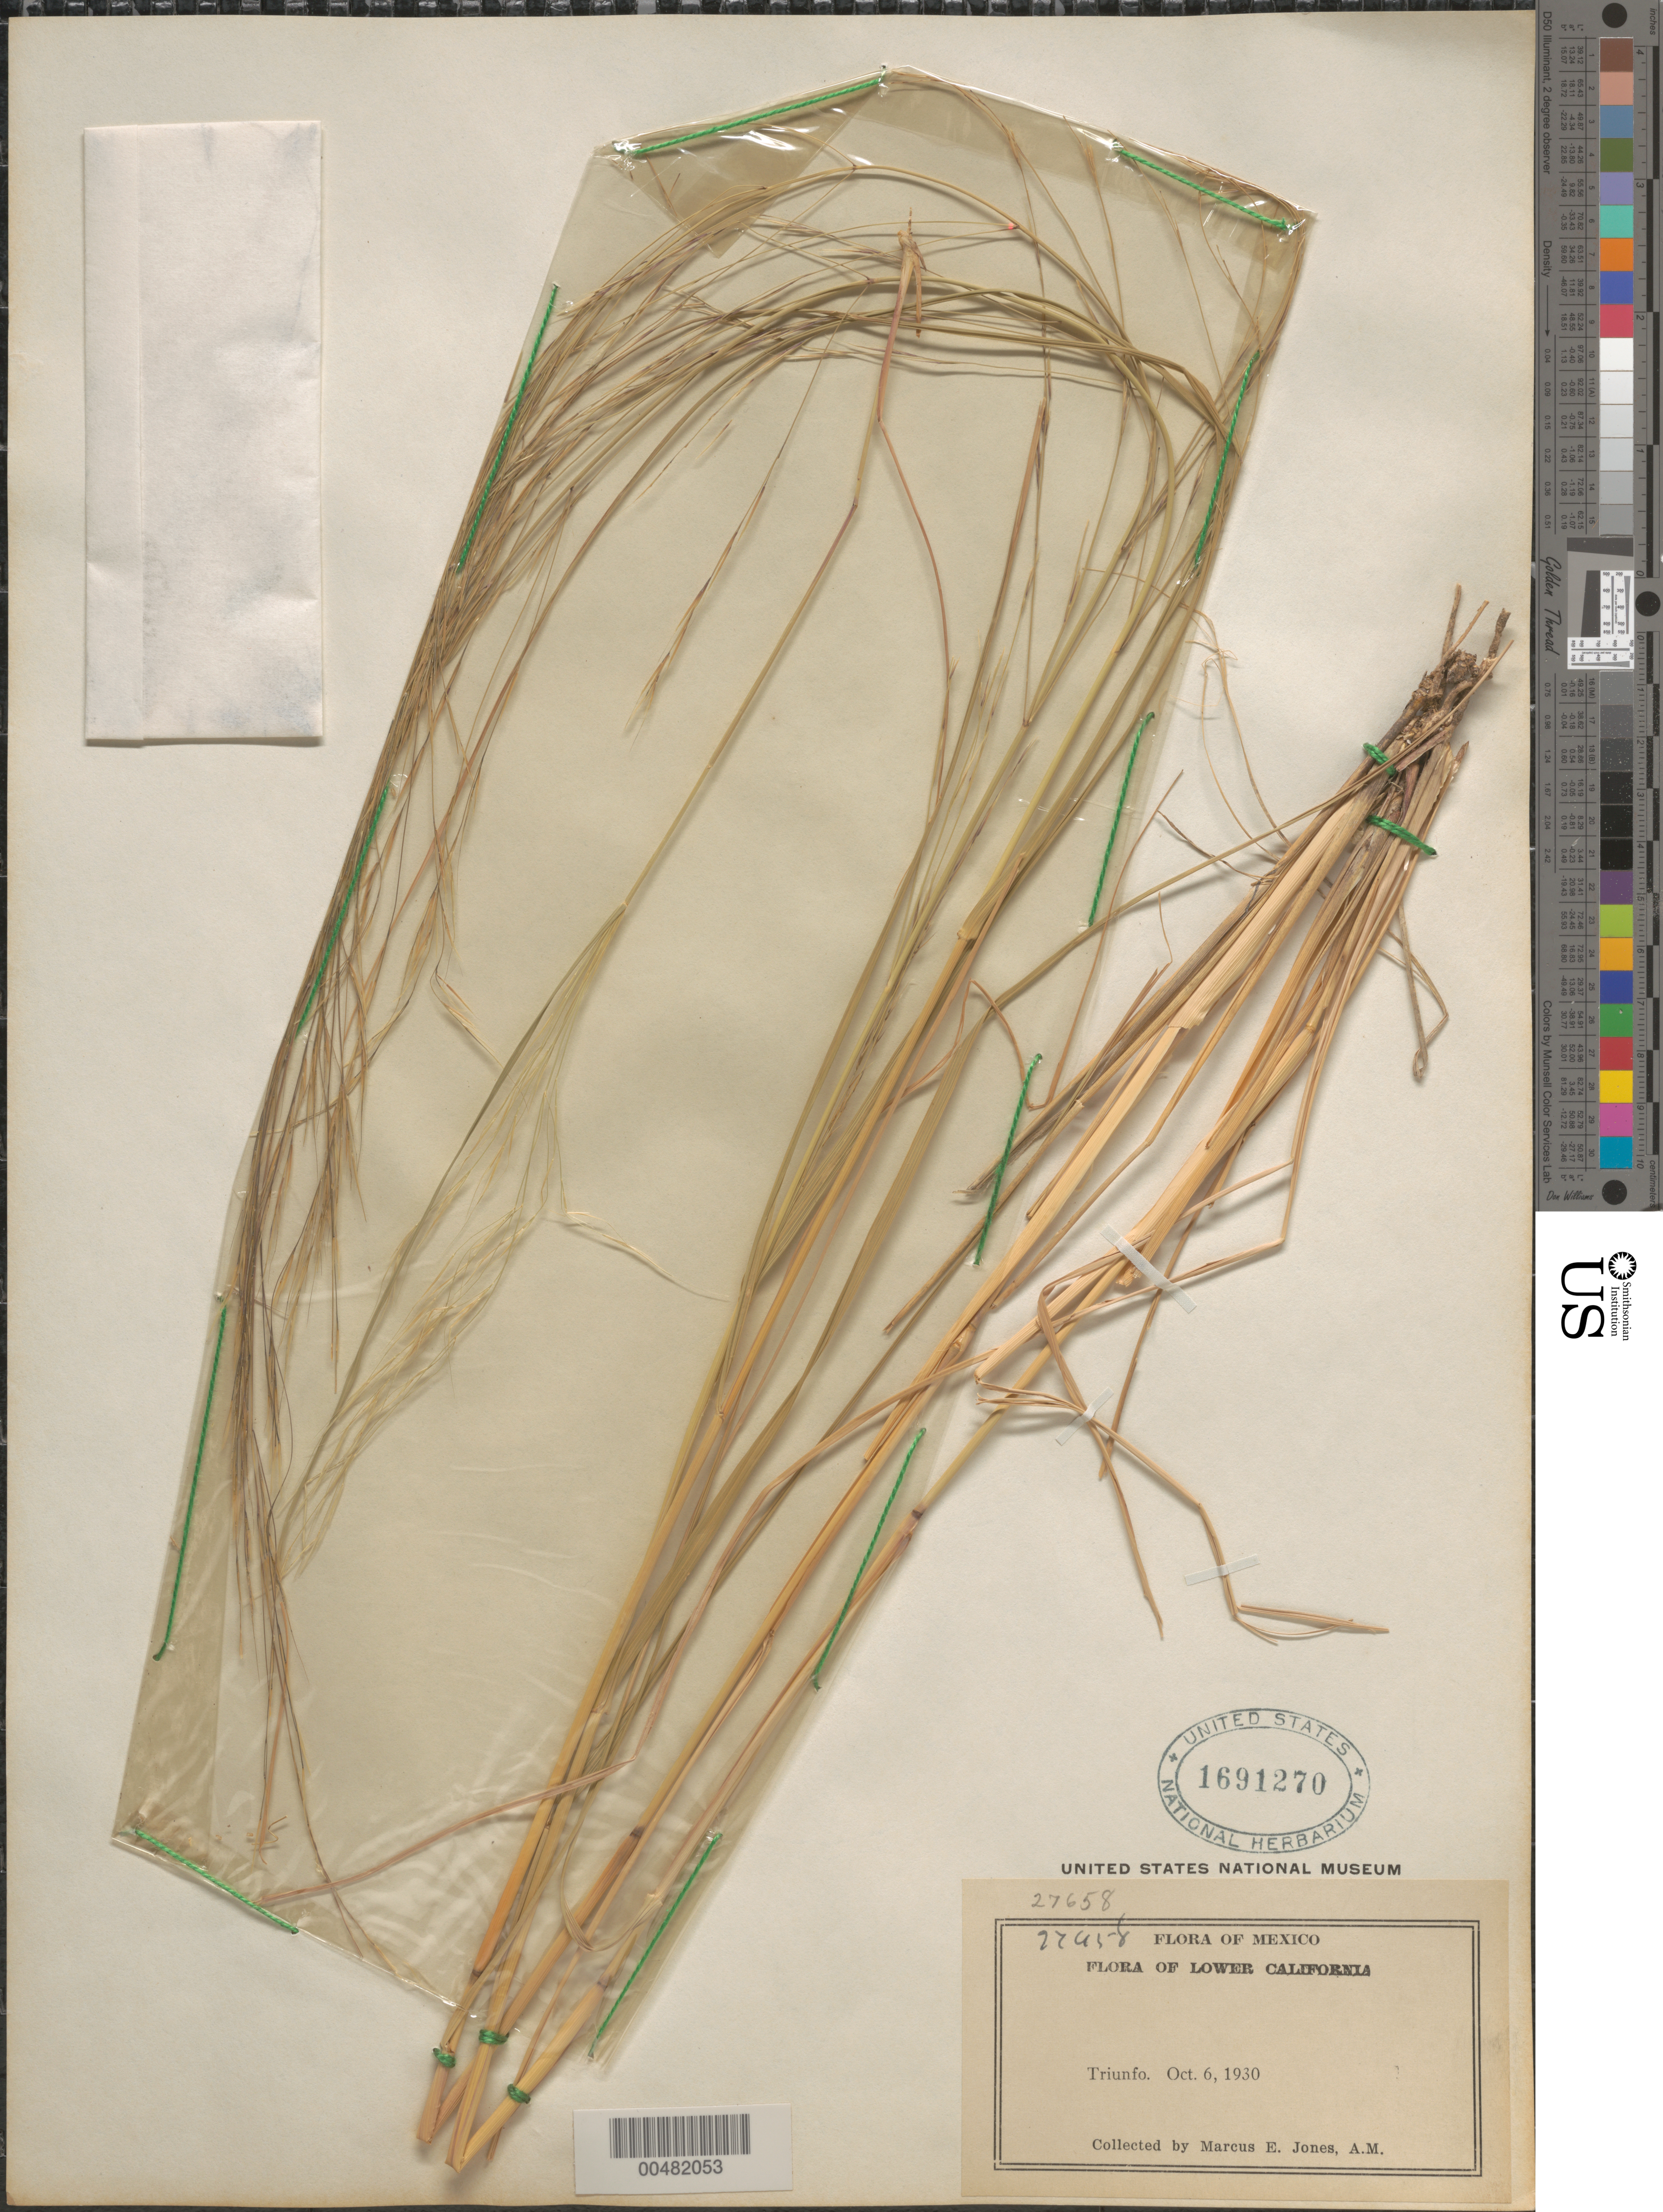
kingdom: Plantae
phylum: Tracheophyta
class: Liliopsida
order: Poales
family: Poaceae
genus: Aristida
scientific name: Aristida ternipes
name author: Cav.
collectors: M. E. Jones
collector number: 27658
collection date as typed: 6 Oct 1930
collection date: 1930-10-06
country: Mexico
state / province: Baja California Sur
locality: Triunfo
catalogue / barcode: US 1691270